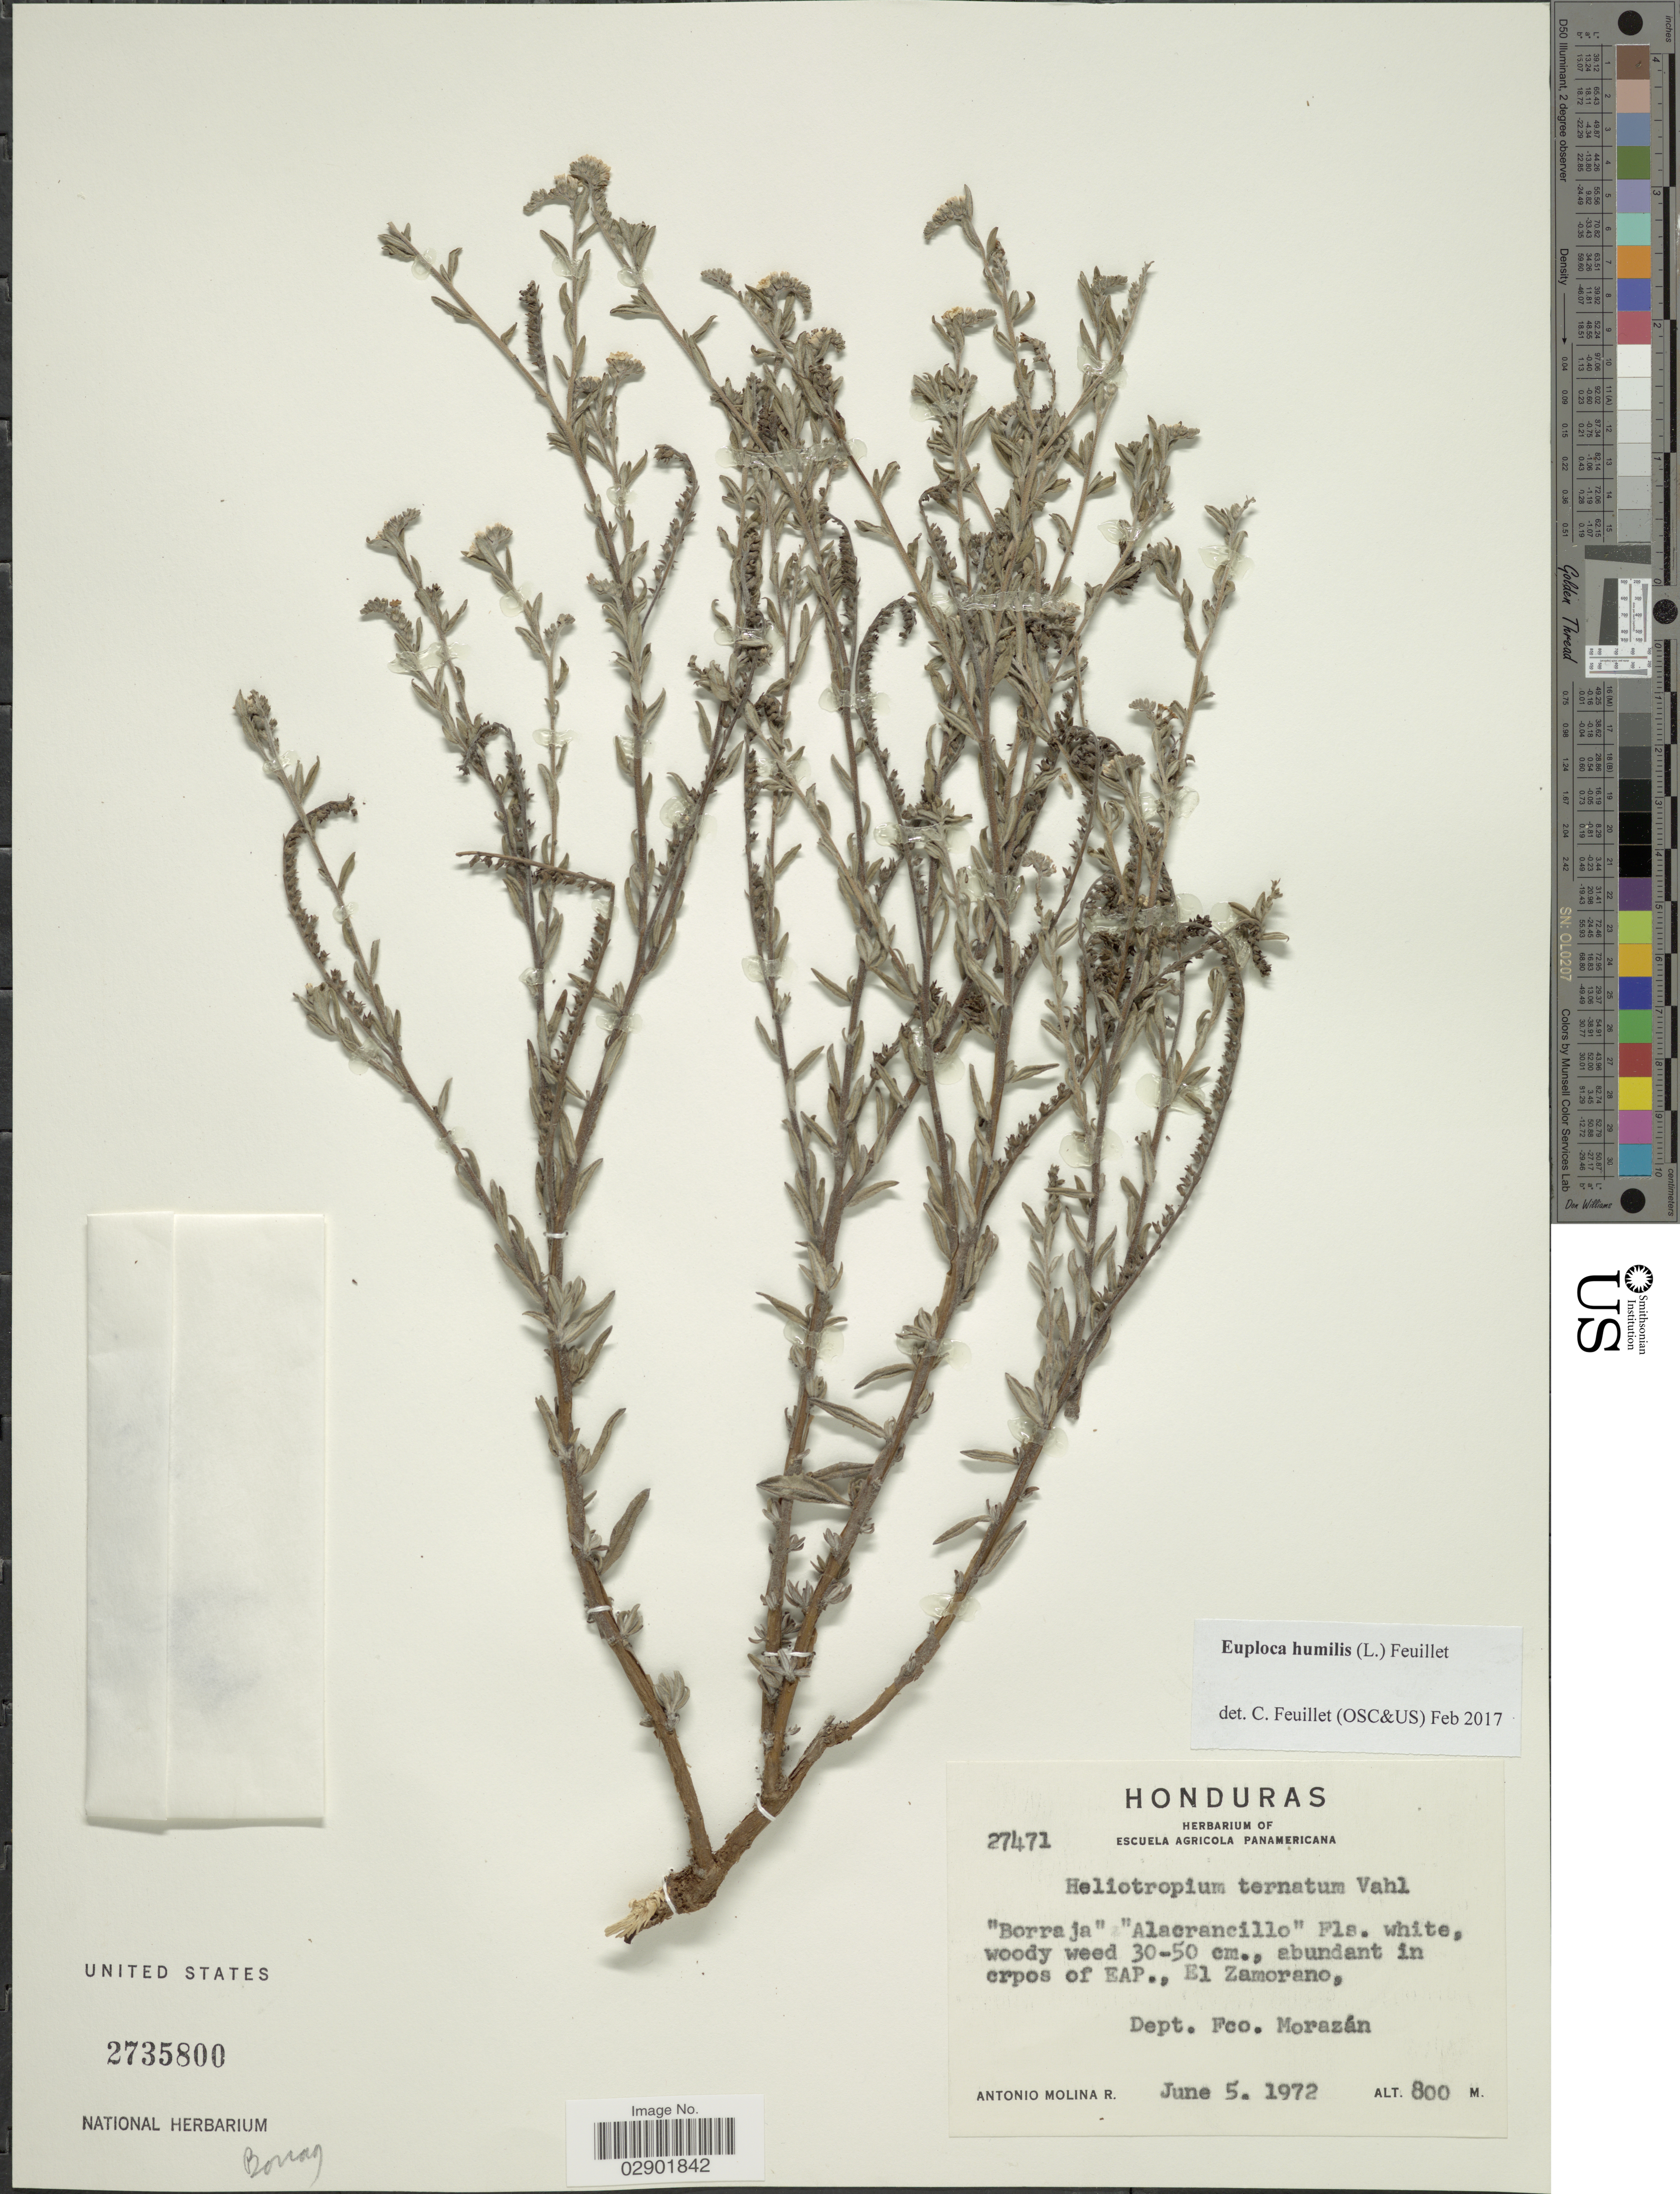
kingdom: Plantae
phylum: Tracheophyta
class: Magnoliopsida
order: Boraginales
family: Heliotropiaceae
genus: Euploca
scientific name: Euploca humilis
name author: (L.) Feuillet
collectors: A. Molina R.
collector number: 27471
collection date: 1972-06-05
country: Honduras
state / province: Fco. Morazán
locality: Abundant in crops of EAP., El Zamorano, Dept. Fco. Morazán.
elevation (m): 800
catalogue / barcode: US 2735800